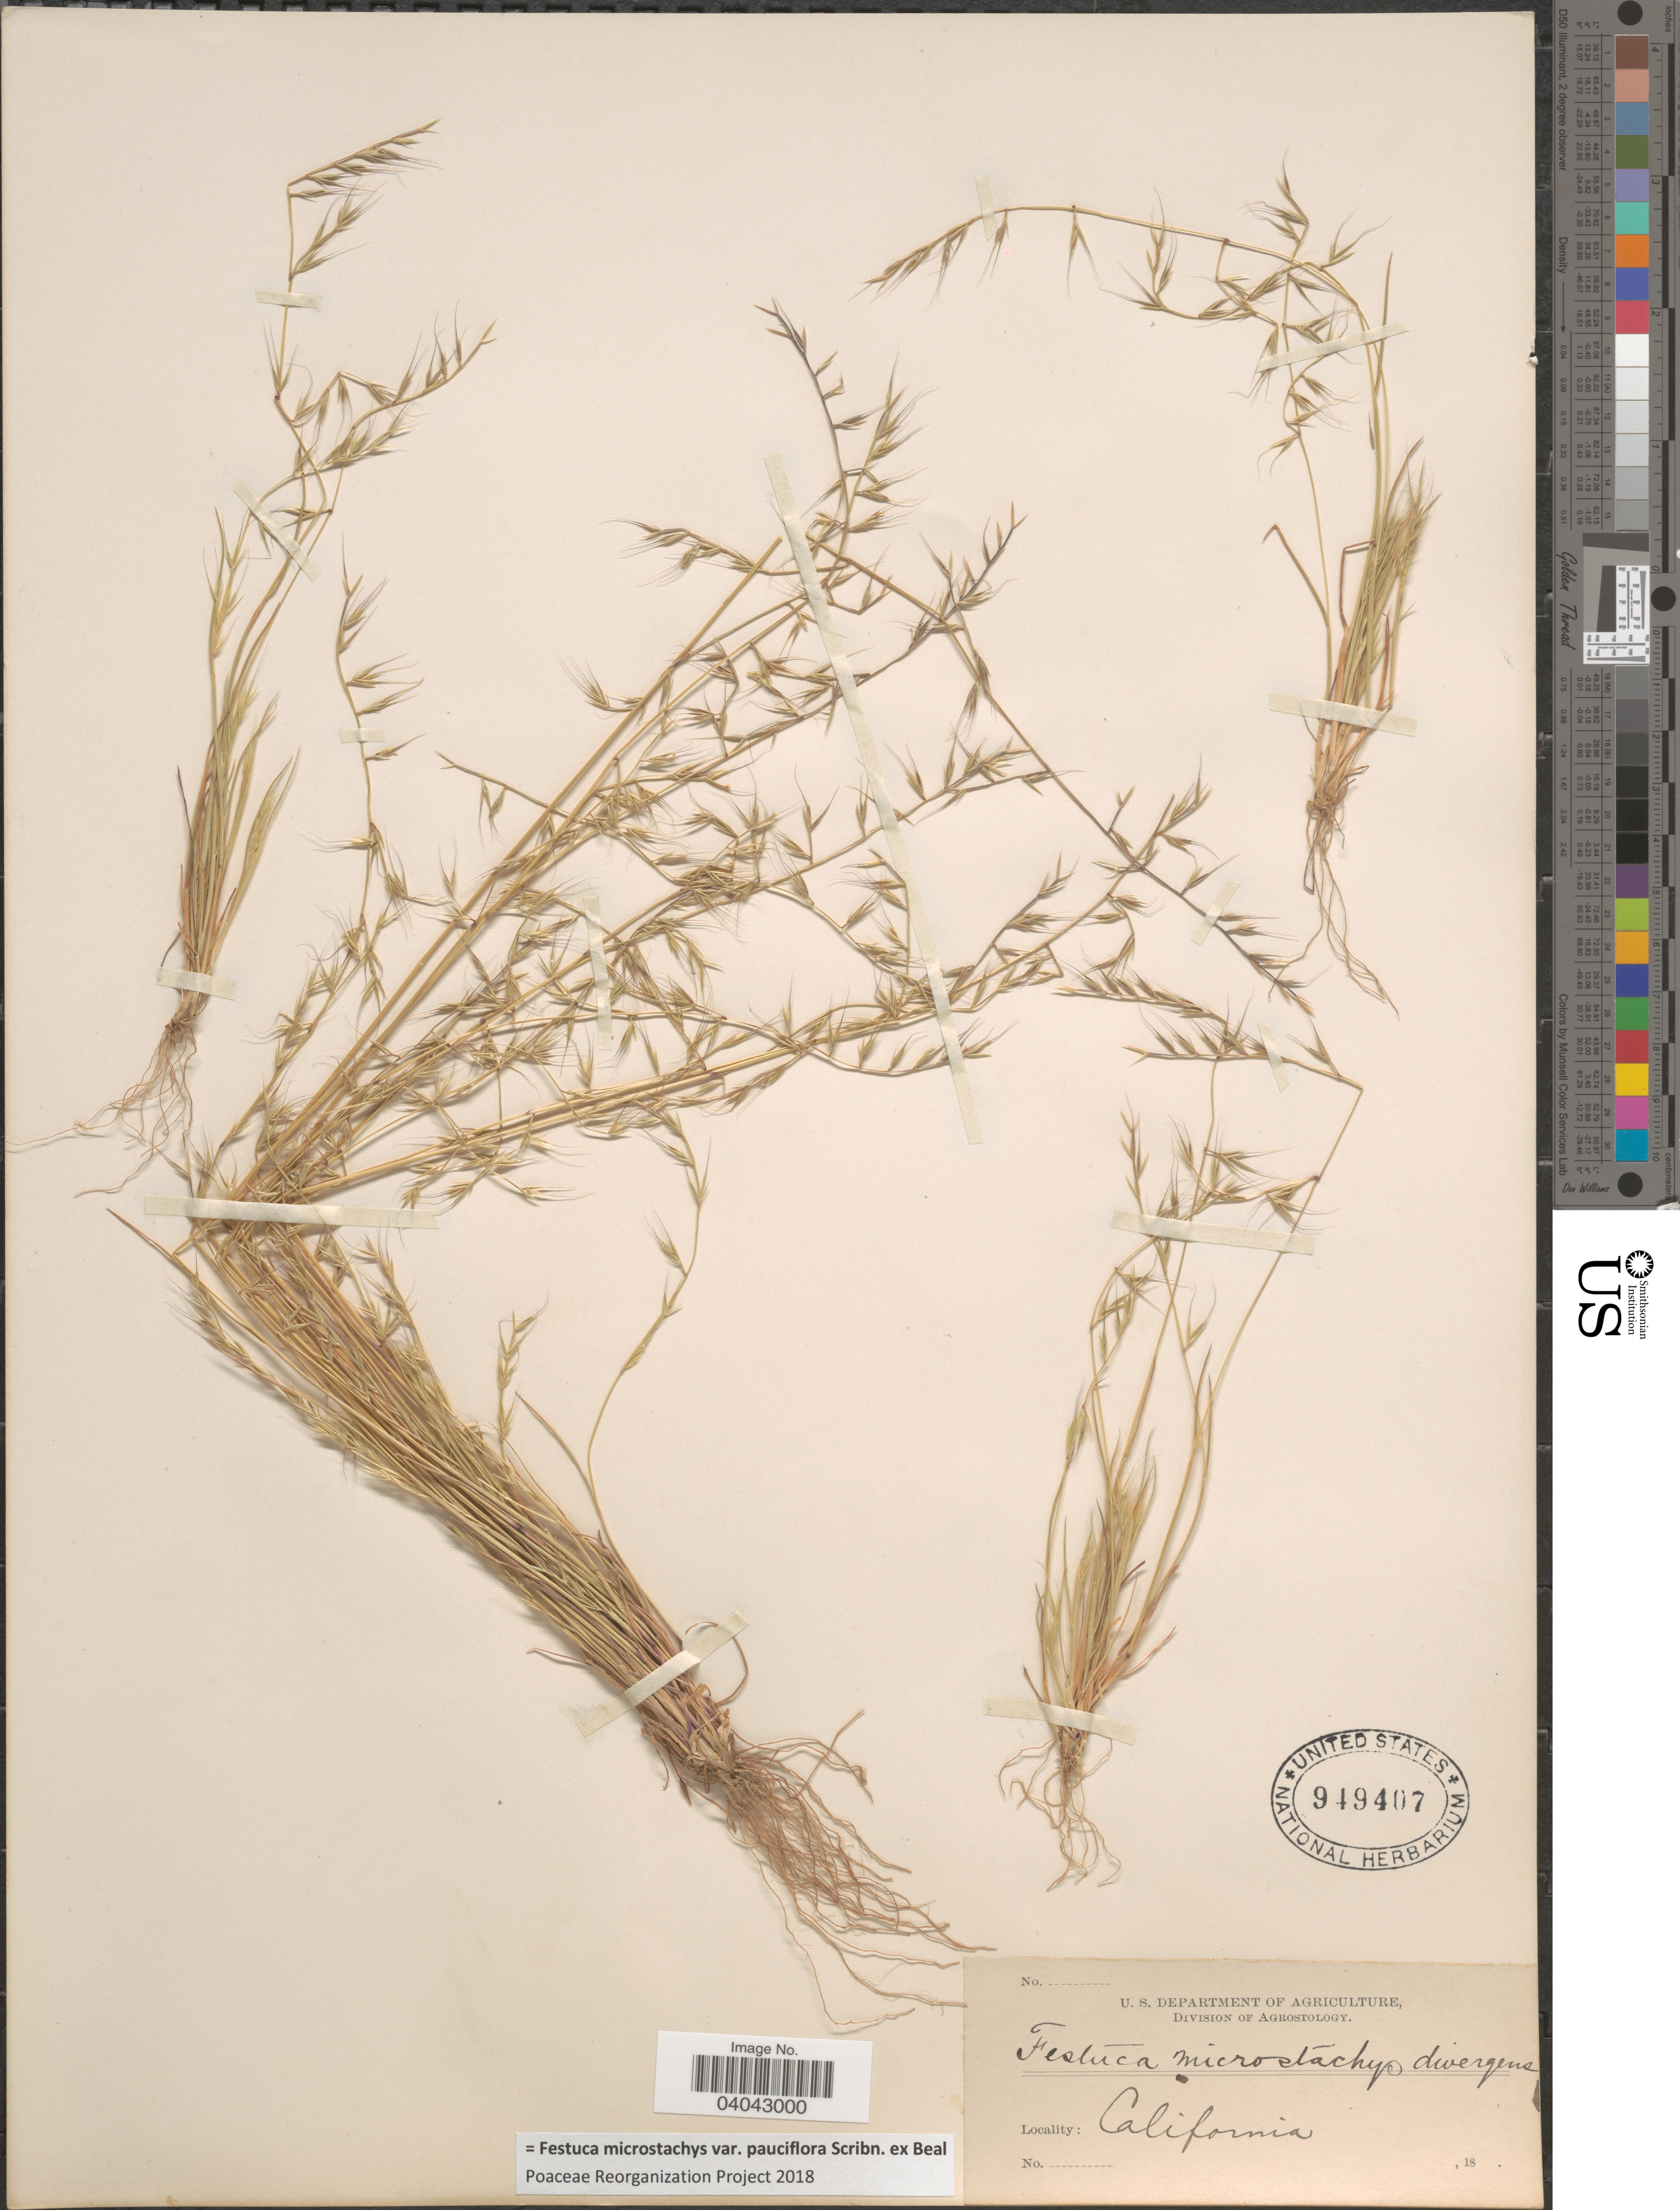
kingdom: Plantae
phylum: Tracheophyta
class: Liliopsida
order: Poales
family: Poaceae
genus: Festuca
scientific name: Festuca microstachys var. pauciflora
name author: Scribn. ex W.J. Beal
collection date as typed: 18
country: United States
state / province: California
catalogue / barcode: US 949407